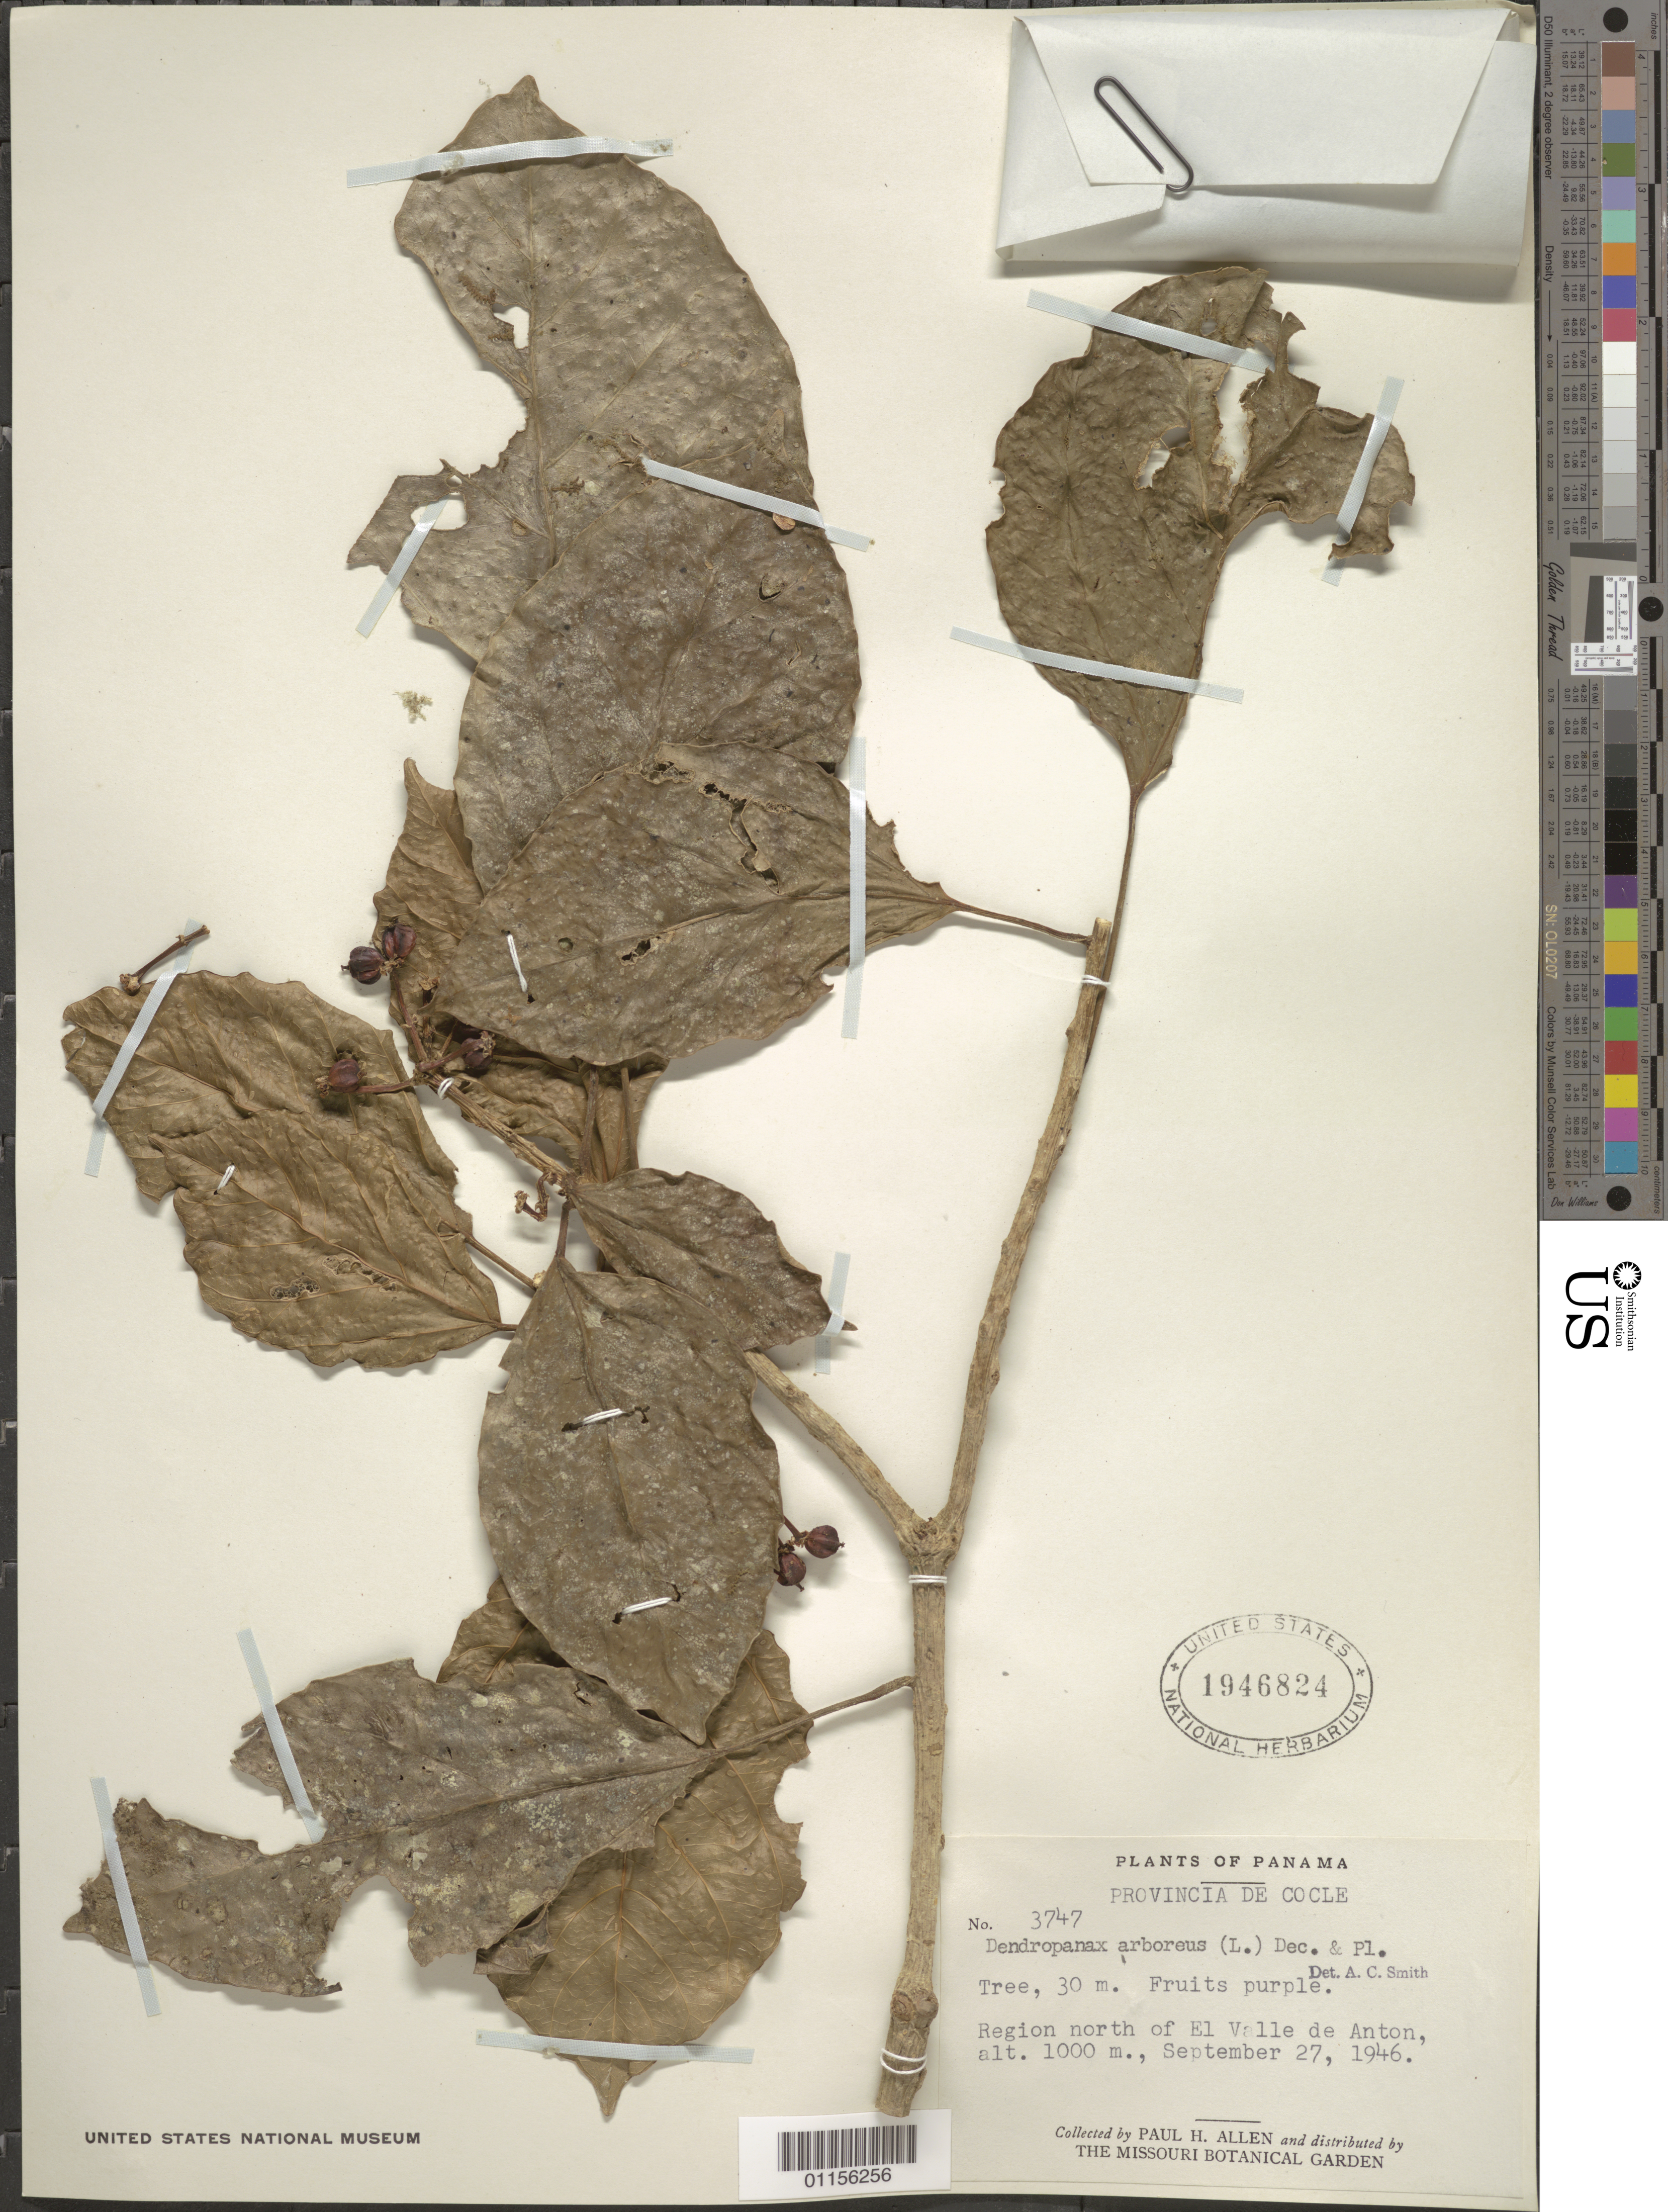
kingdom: Plantae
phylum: Tracheophyta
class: Magnoliopsida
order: Apiales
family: Araliaceae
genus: Dendropanax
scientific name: Dendropanax arboreus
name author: (L.) Decne. & Planch.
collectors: P. H. Allen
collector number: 3747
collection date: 1946-09-27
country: Panama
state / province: Coclé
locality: Region N of El Valle de Anton.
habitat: Tree.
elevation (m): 1000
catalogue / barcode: US 1946824